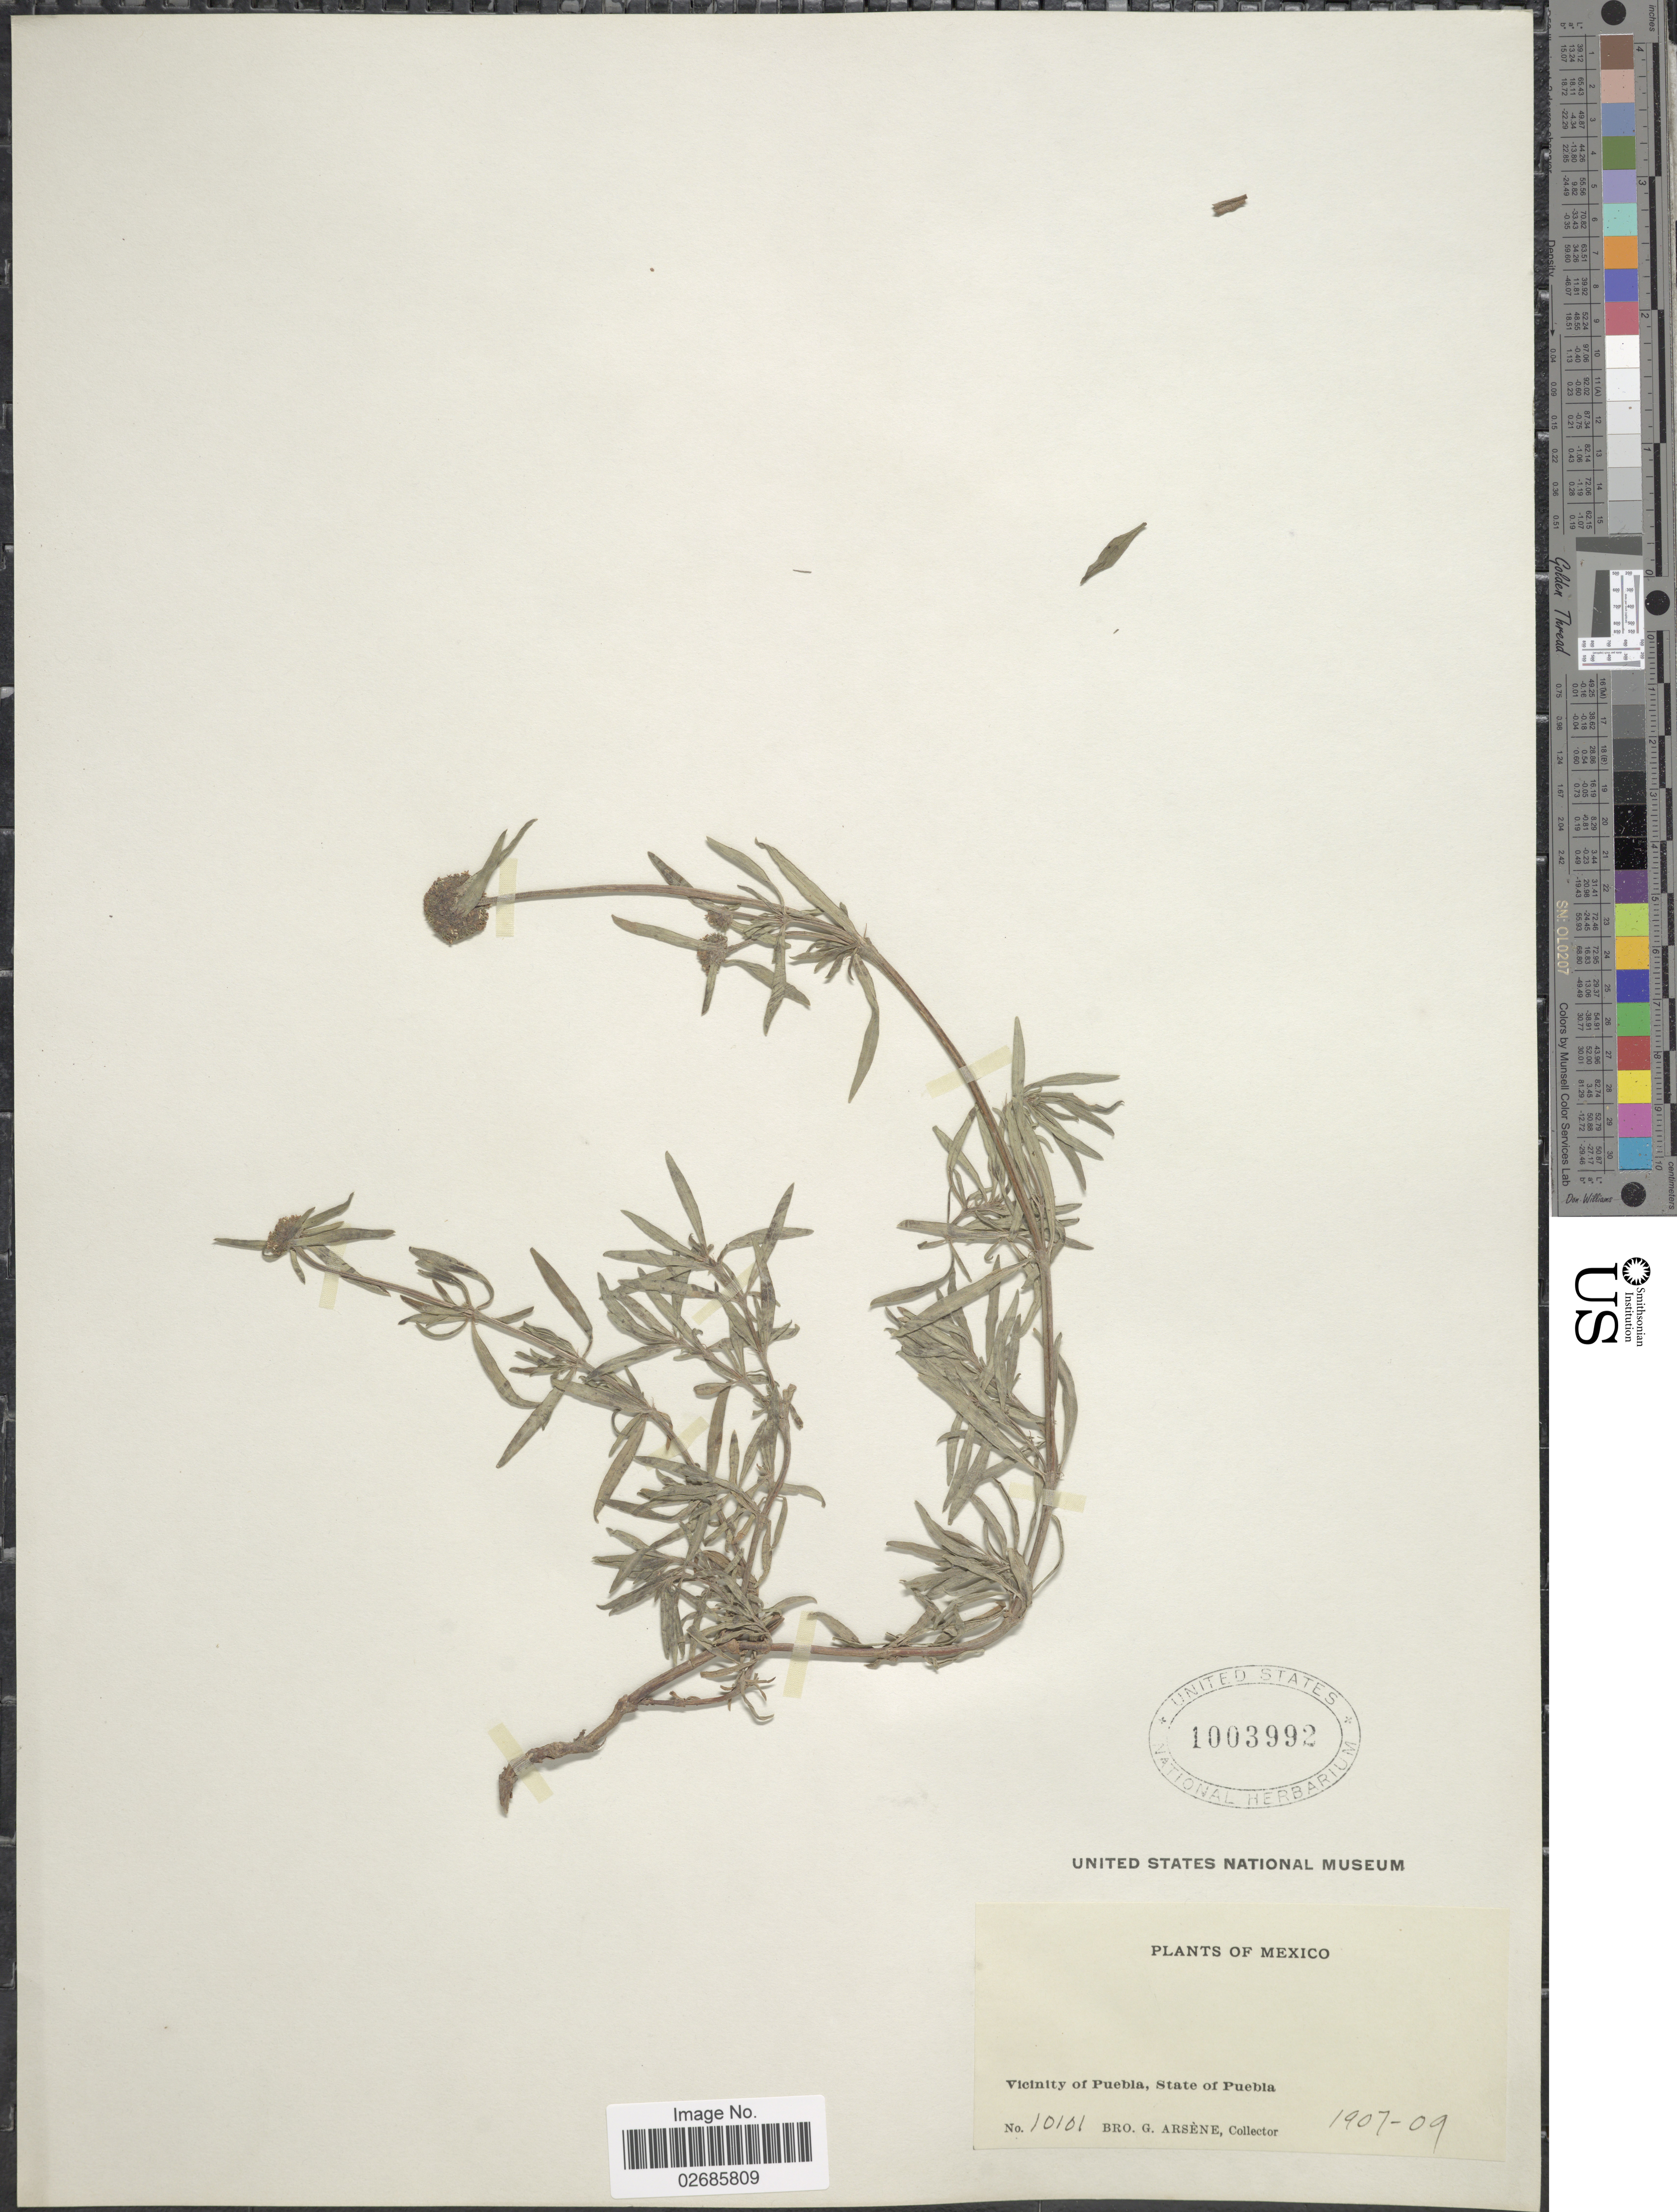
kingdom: Plantae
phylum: Tracheophyta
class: Magnoliopsida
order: Gentianales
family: Rubiaceae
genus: Borreria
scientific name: Borreria sp.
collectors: Bro. G. Arsène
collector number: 10101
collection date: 1907/1909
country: Mexico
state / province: Puebla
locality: Vicinity of Puebla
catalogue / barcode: US 1003992